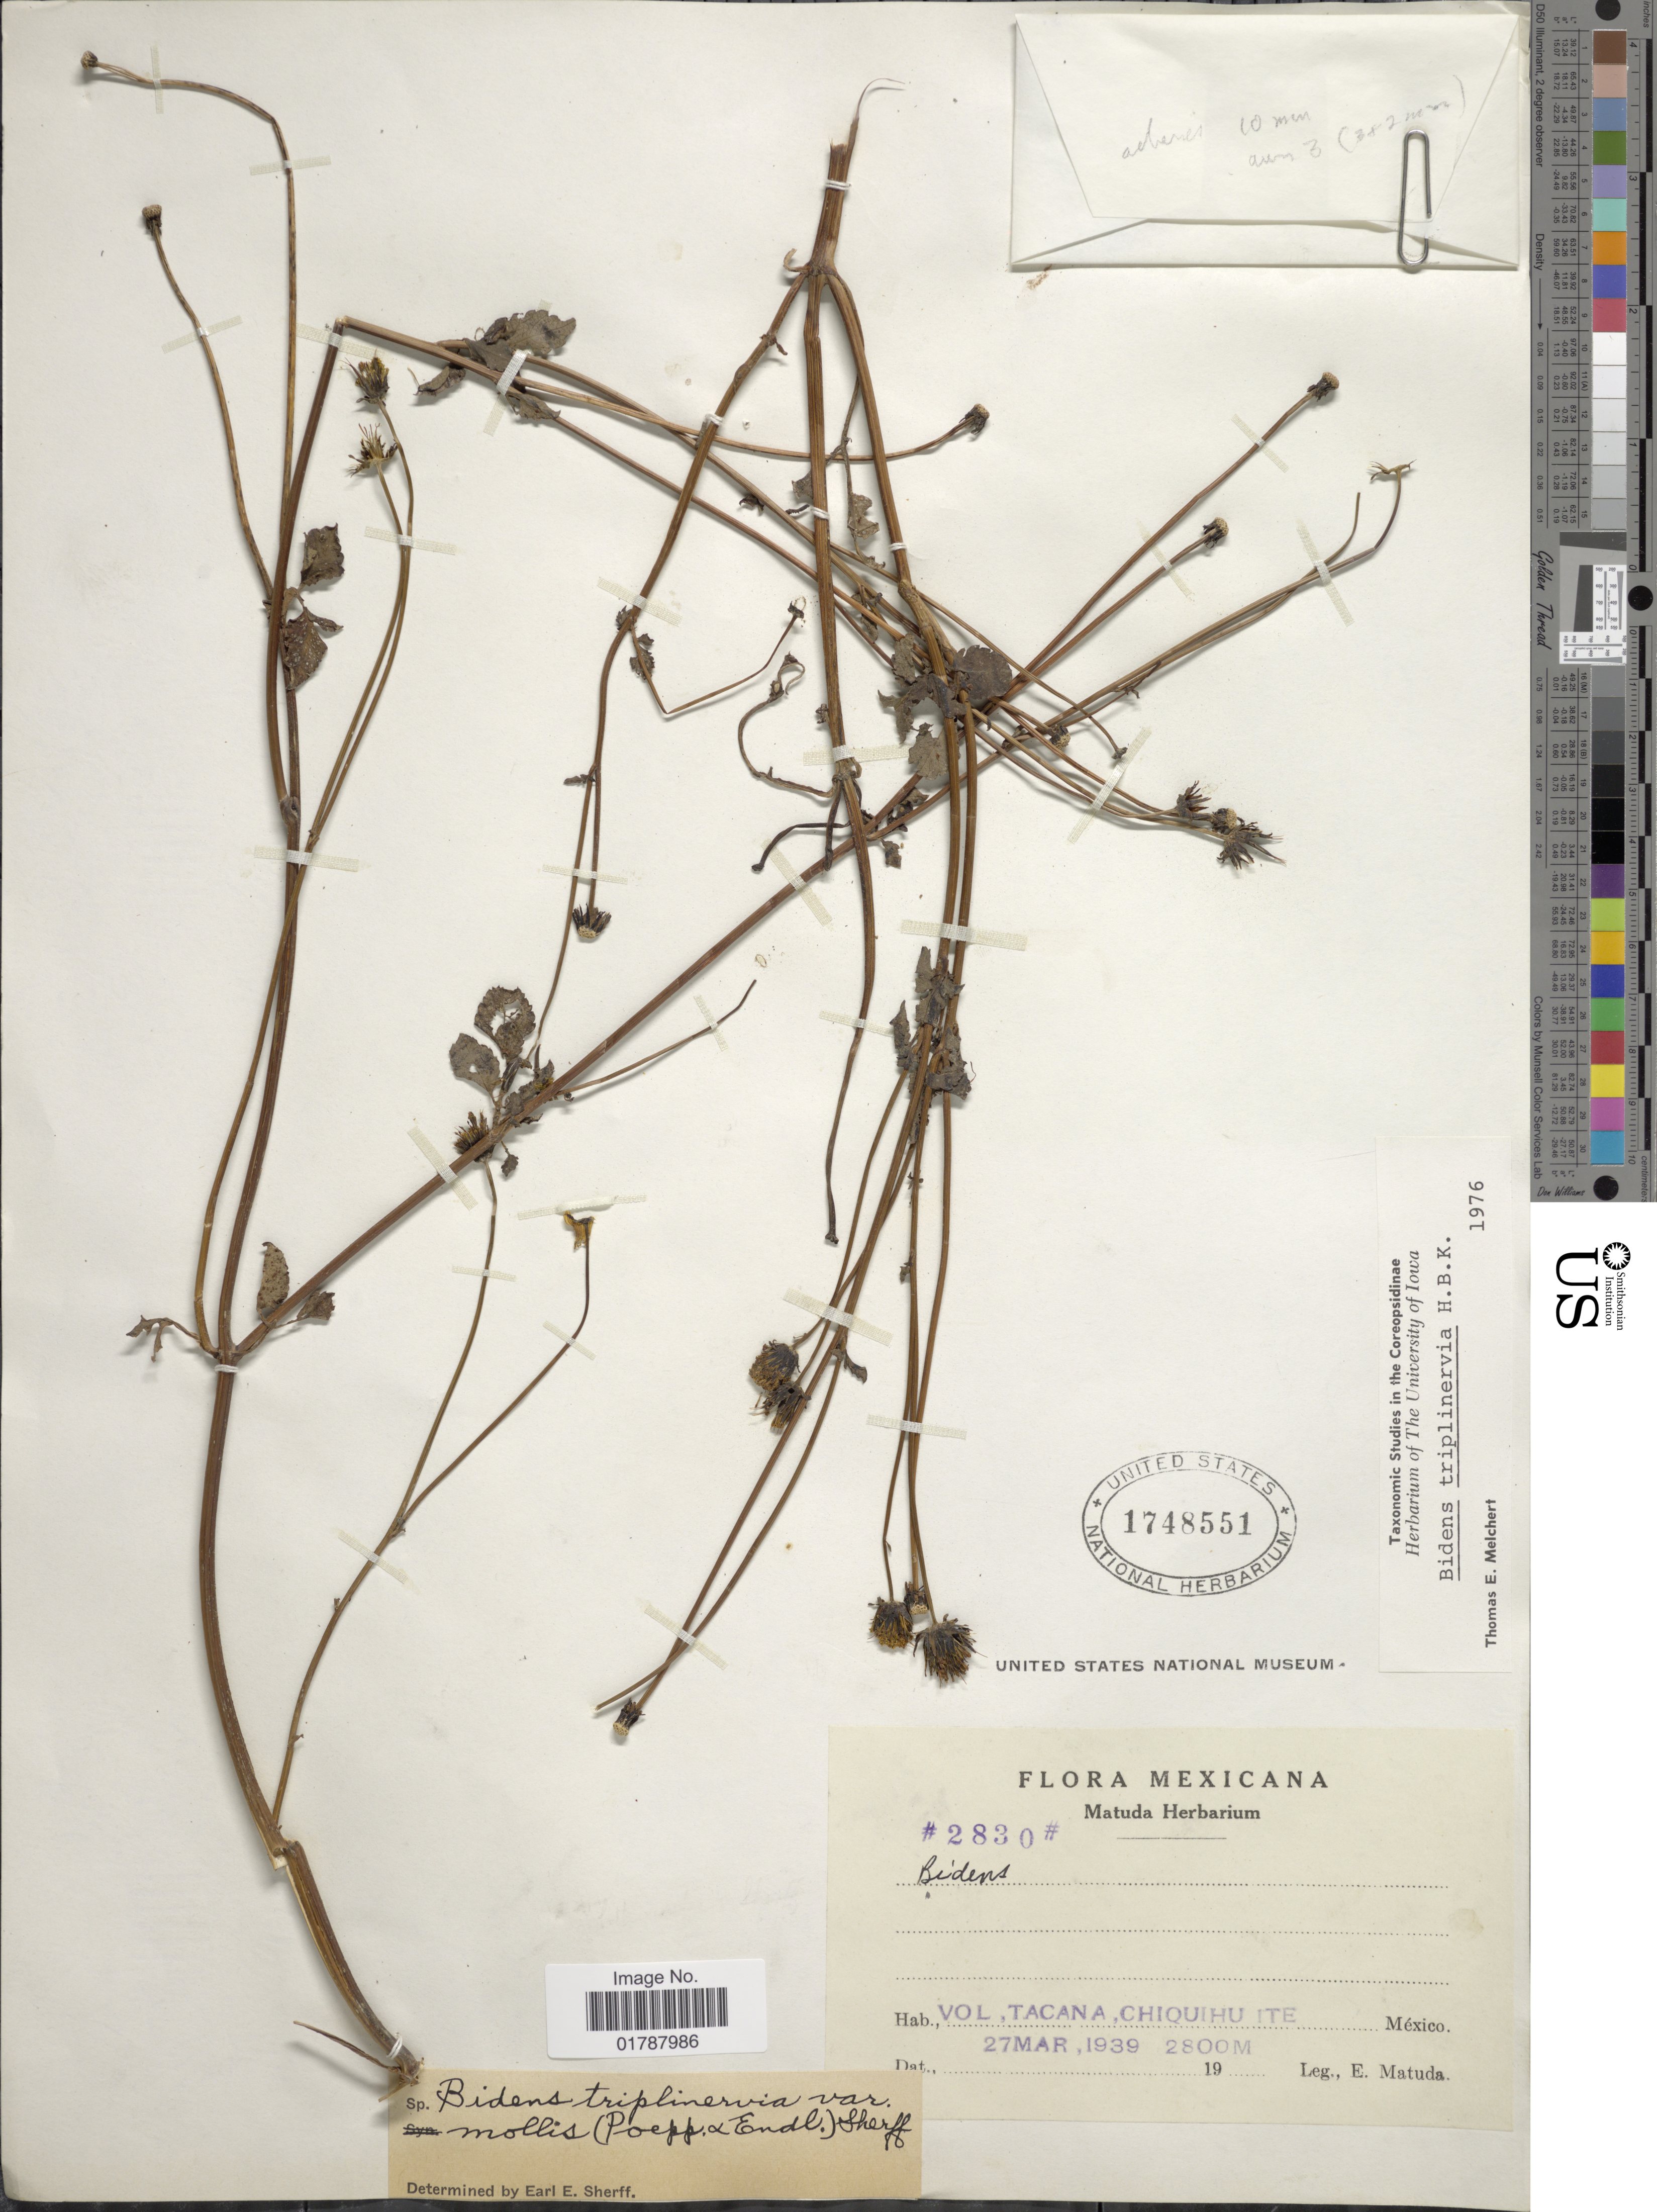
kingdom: Plantae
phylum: Tracheophyta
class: Magnoliopsida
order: Asterales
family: Asteraceae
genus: Bidens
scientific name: Bidens triplinervia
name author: Kunth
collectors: E. Matuda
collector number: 2830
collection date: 1939-03-27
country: Mexico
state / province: México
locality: Vol, Tacana, Chiquihuite, Mexico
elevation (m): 2800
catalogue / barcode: US 1748551